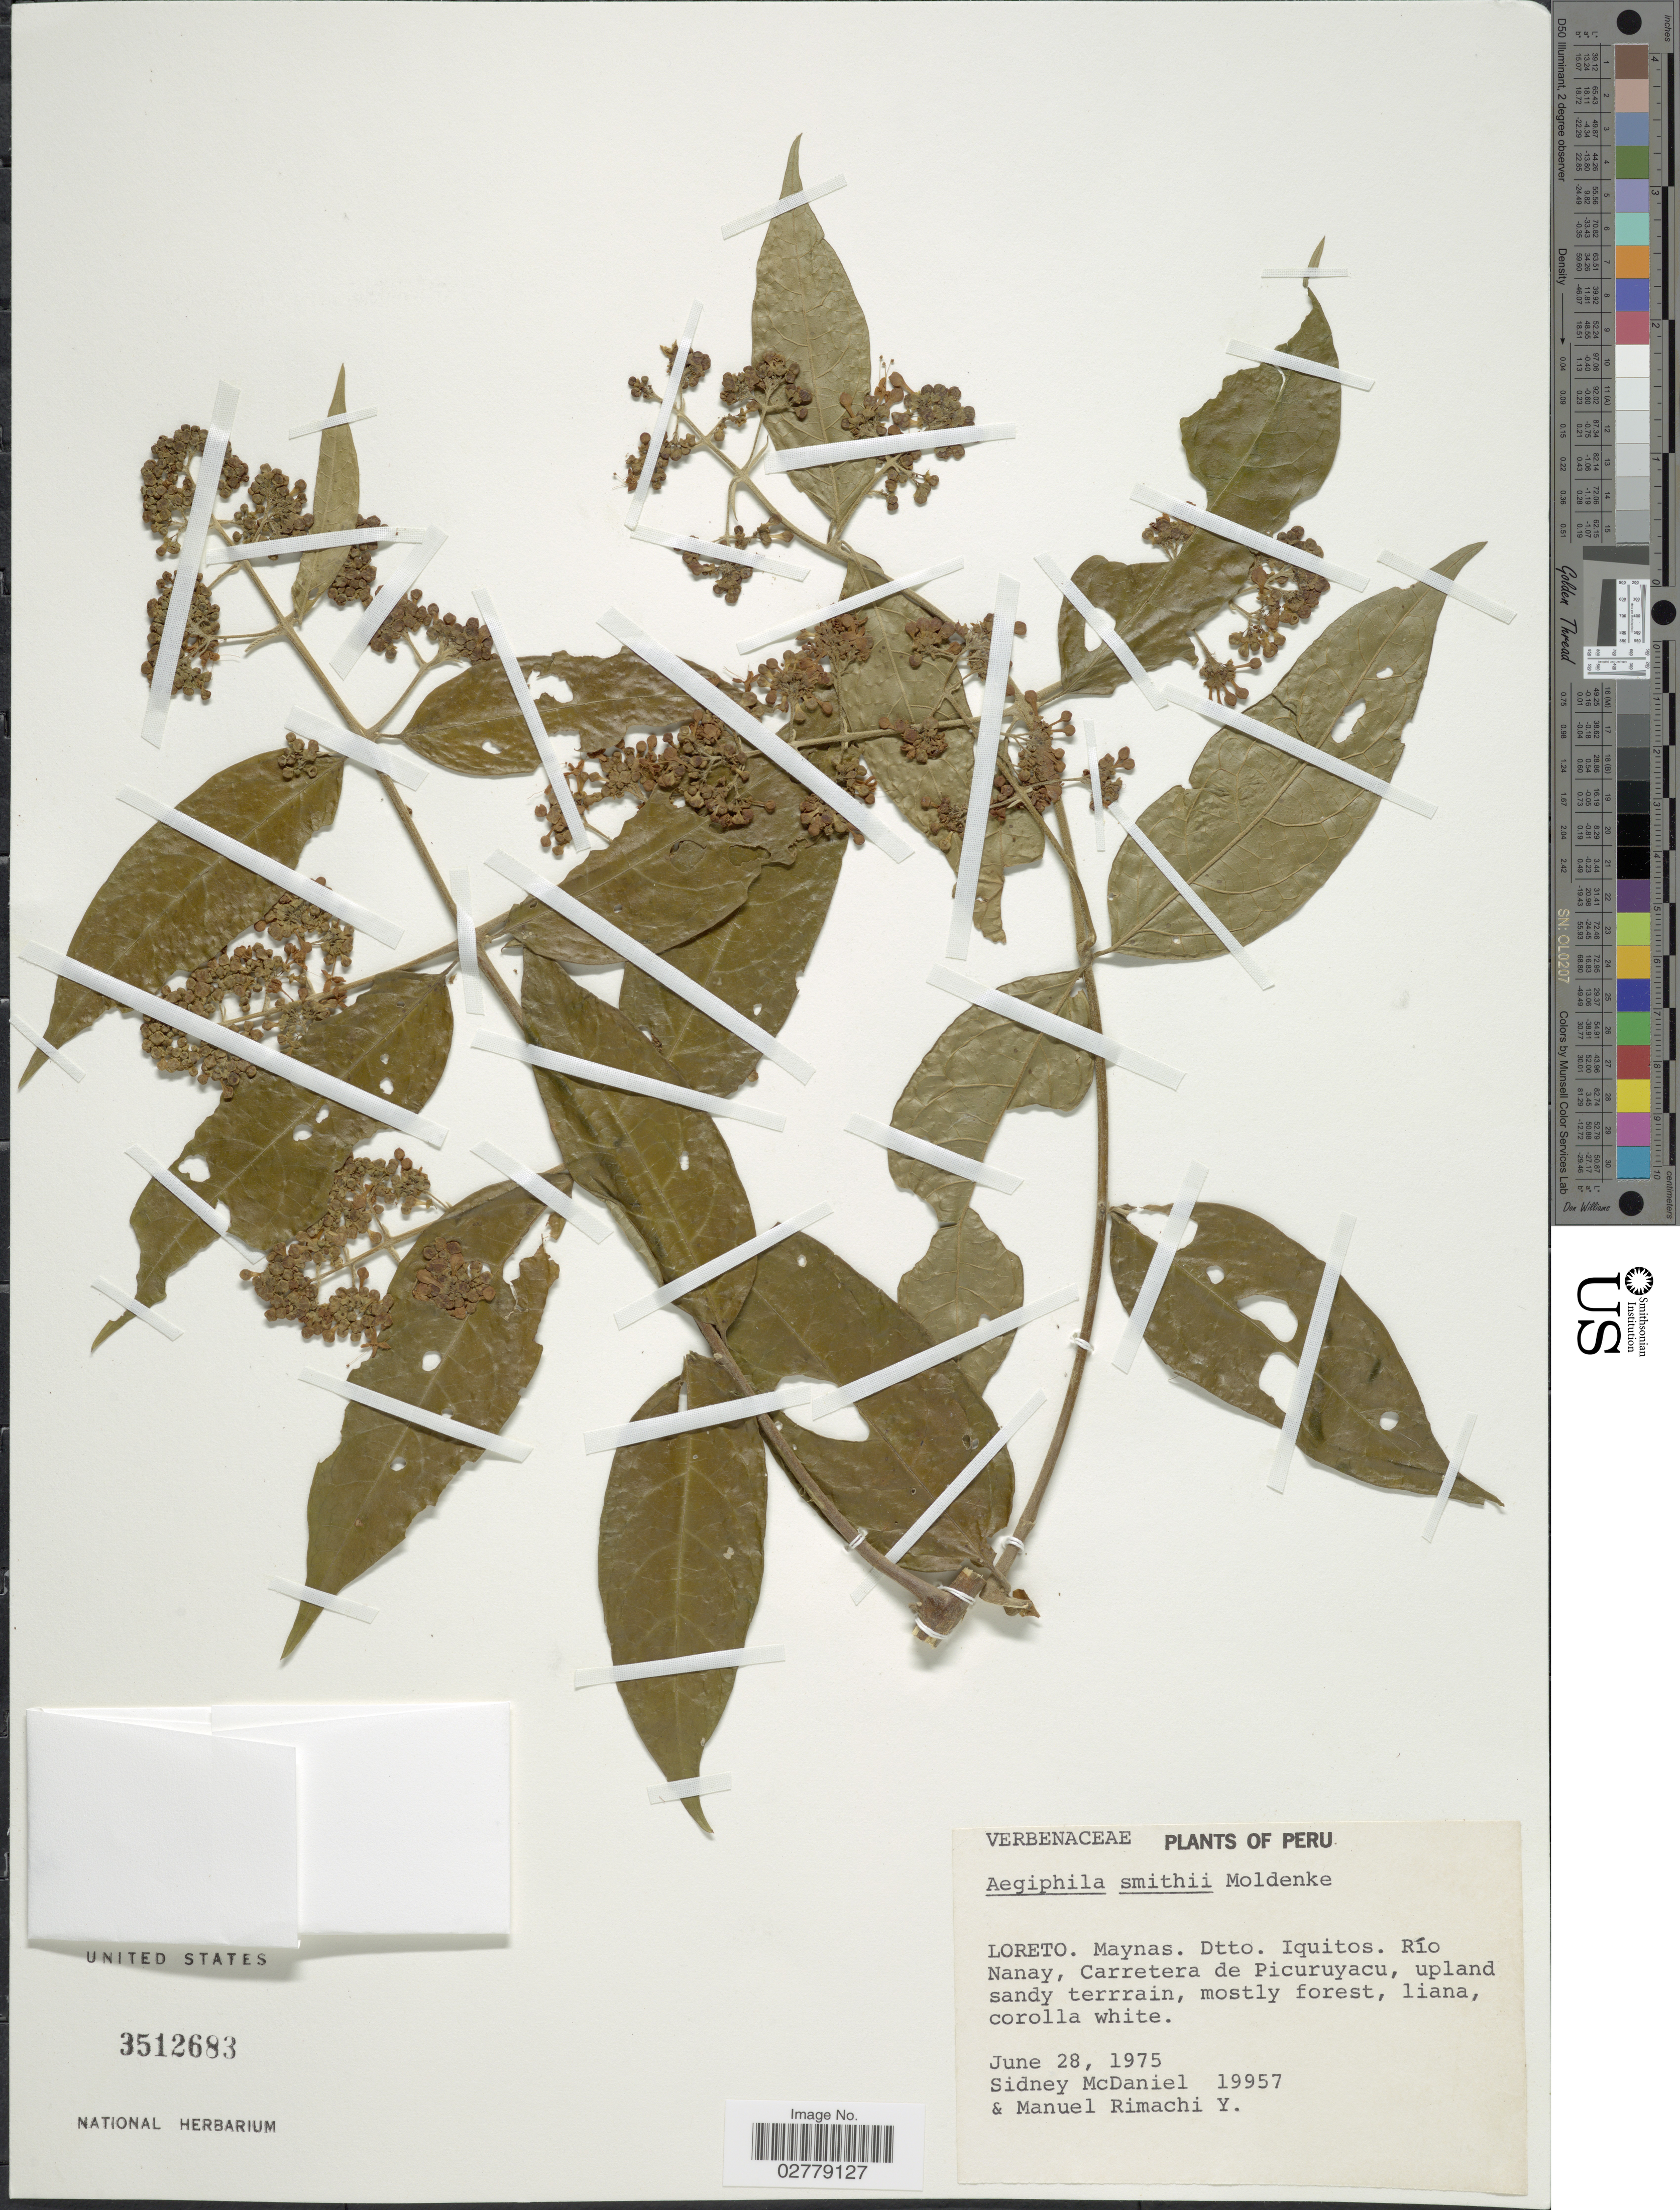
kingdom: Plantae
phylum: Tracheophyta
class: Magnoliopsida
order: Lamiales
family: Lamiaceae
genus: Aegiphila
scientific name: Aegiphila smithii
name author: Moldenke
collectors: S. McDaniel & M. Rimachi Y.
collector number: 19957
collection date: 1975-06-28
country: Peru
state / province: Loreto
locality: Maynas, Dtto. Iquitos, Río Nanay, Carretera de Picuruyacu.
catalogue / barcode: US 3512683